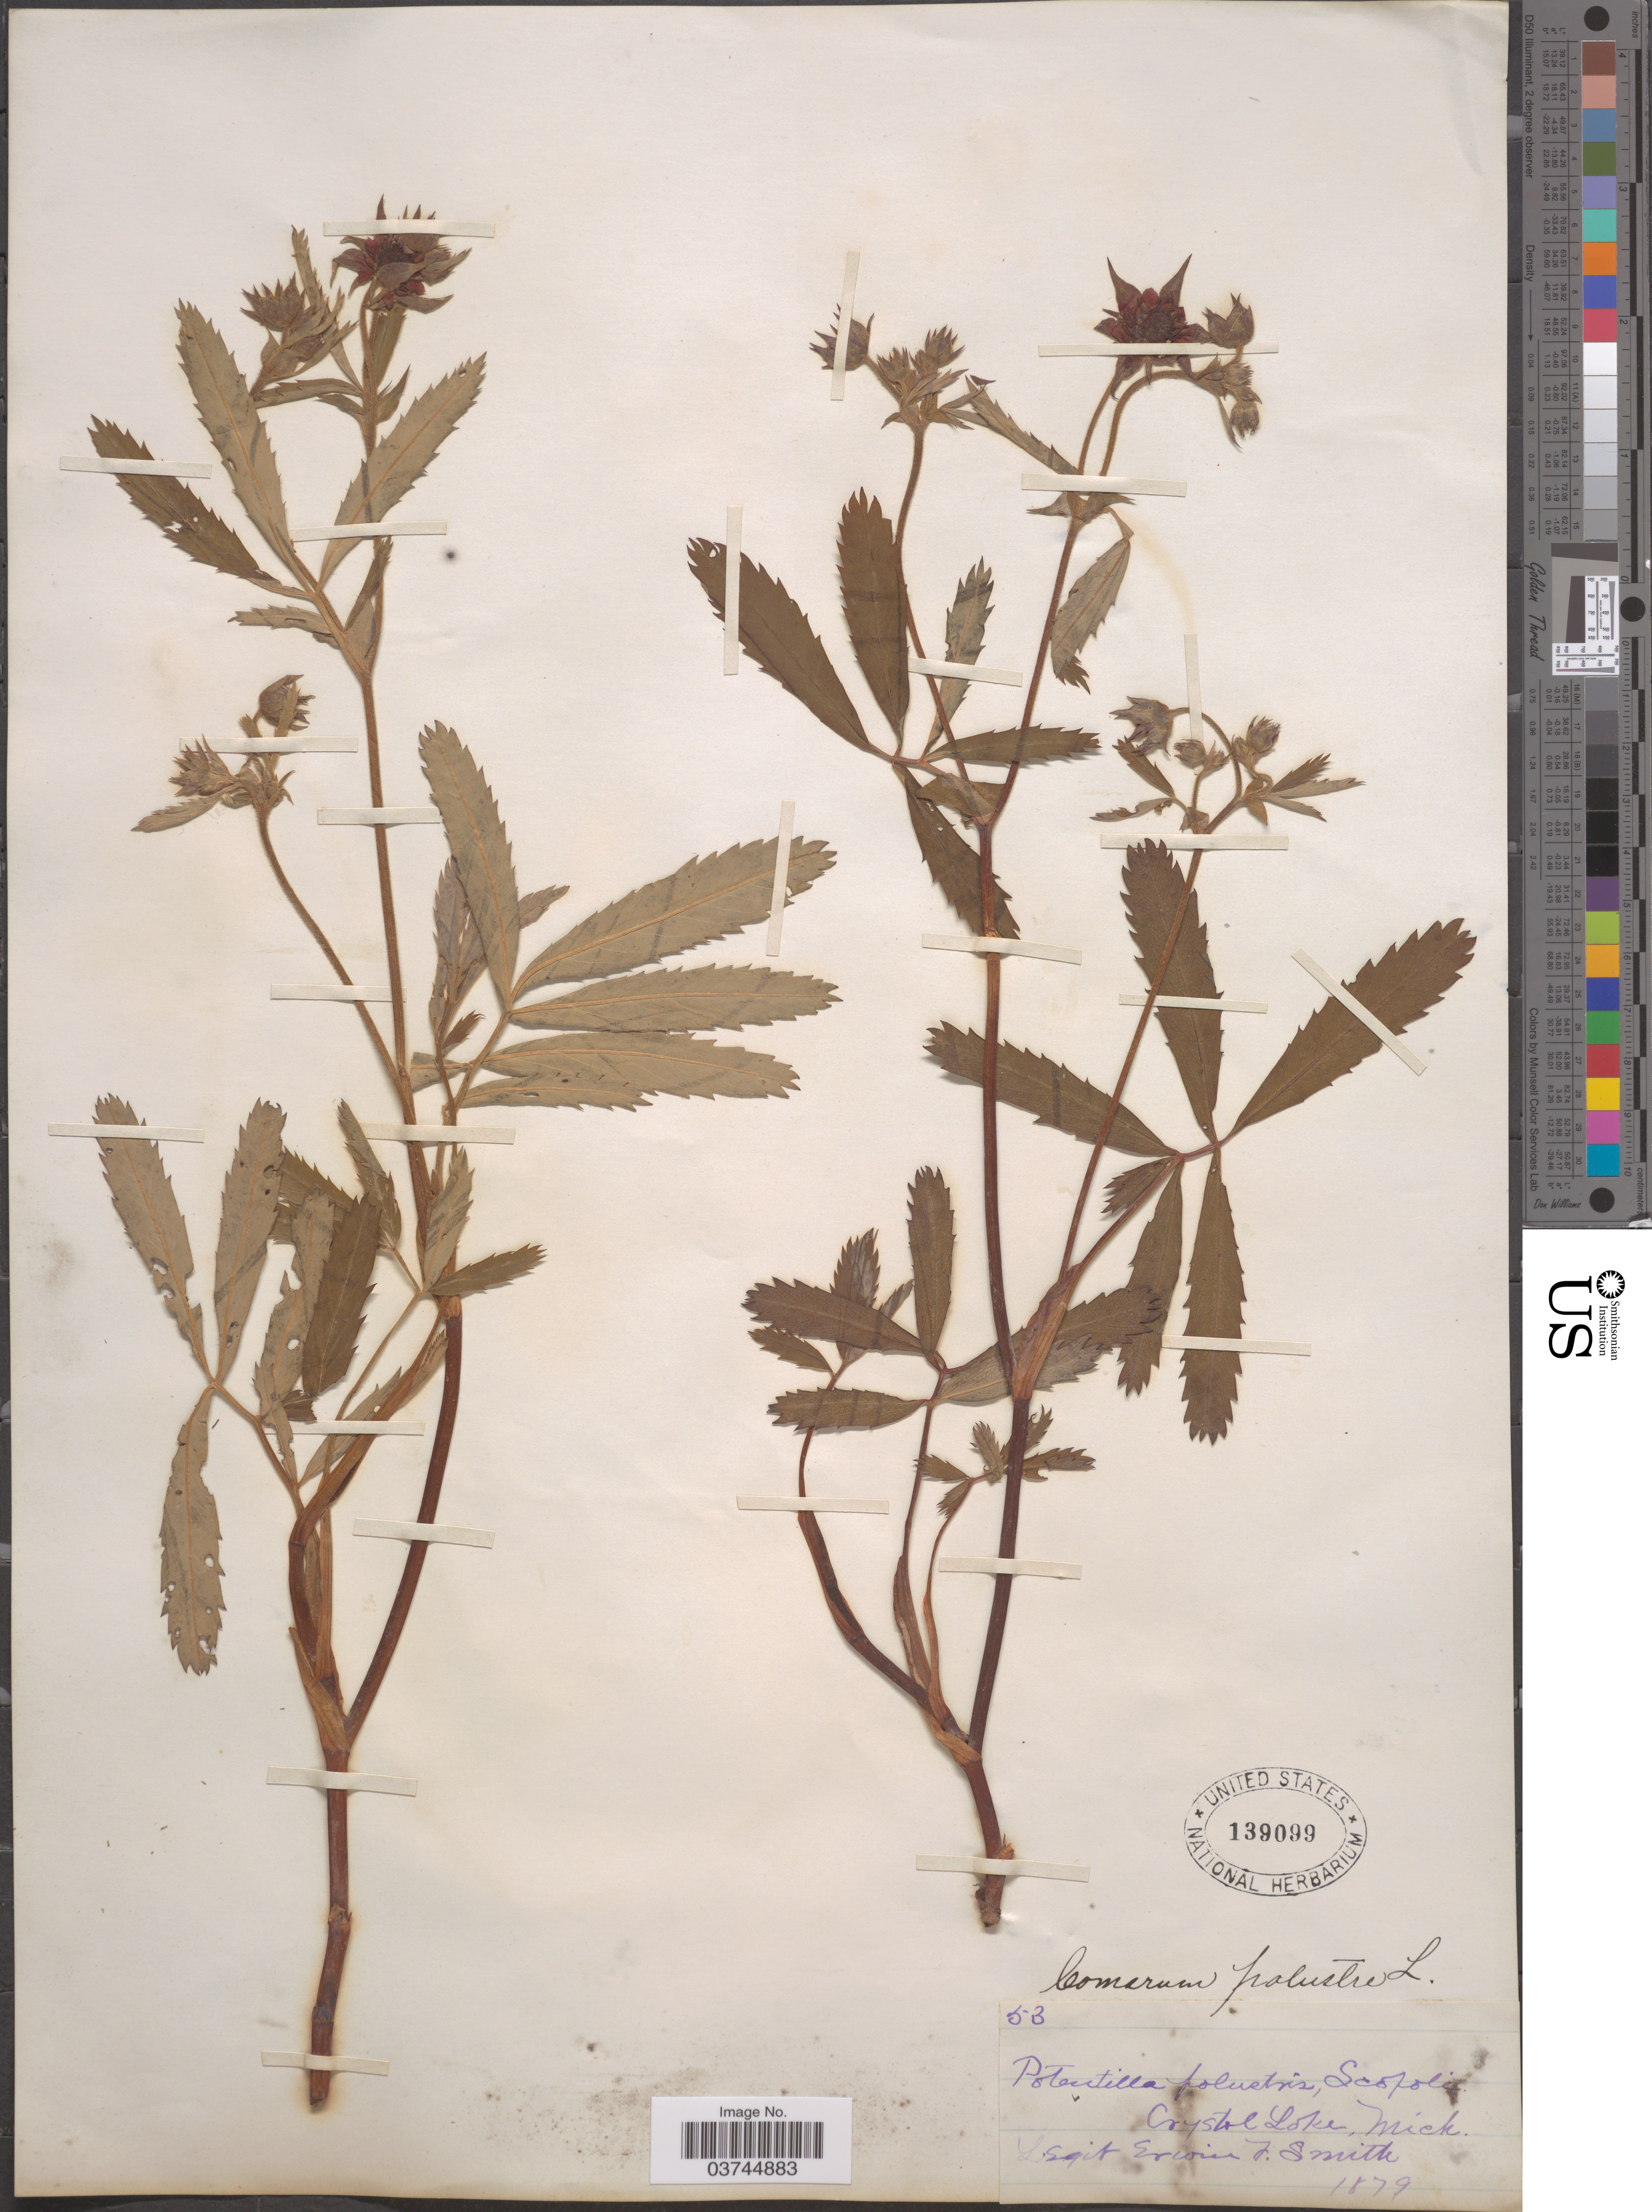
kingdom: Plantae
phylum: Tracheophyta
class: Magnoliopsida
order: Rosales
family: Rosaceae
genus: Comarum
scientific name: Comarum palustre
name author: L.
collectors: E. F. Smith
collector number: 53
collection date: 1879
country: United States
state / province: Michigan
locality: Crystal Lake.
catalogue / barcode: US 139099